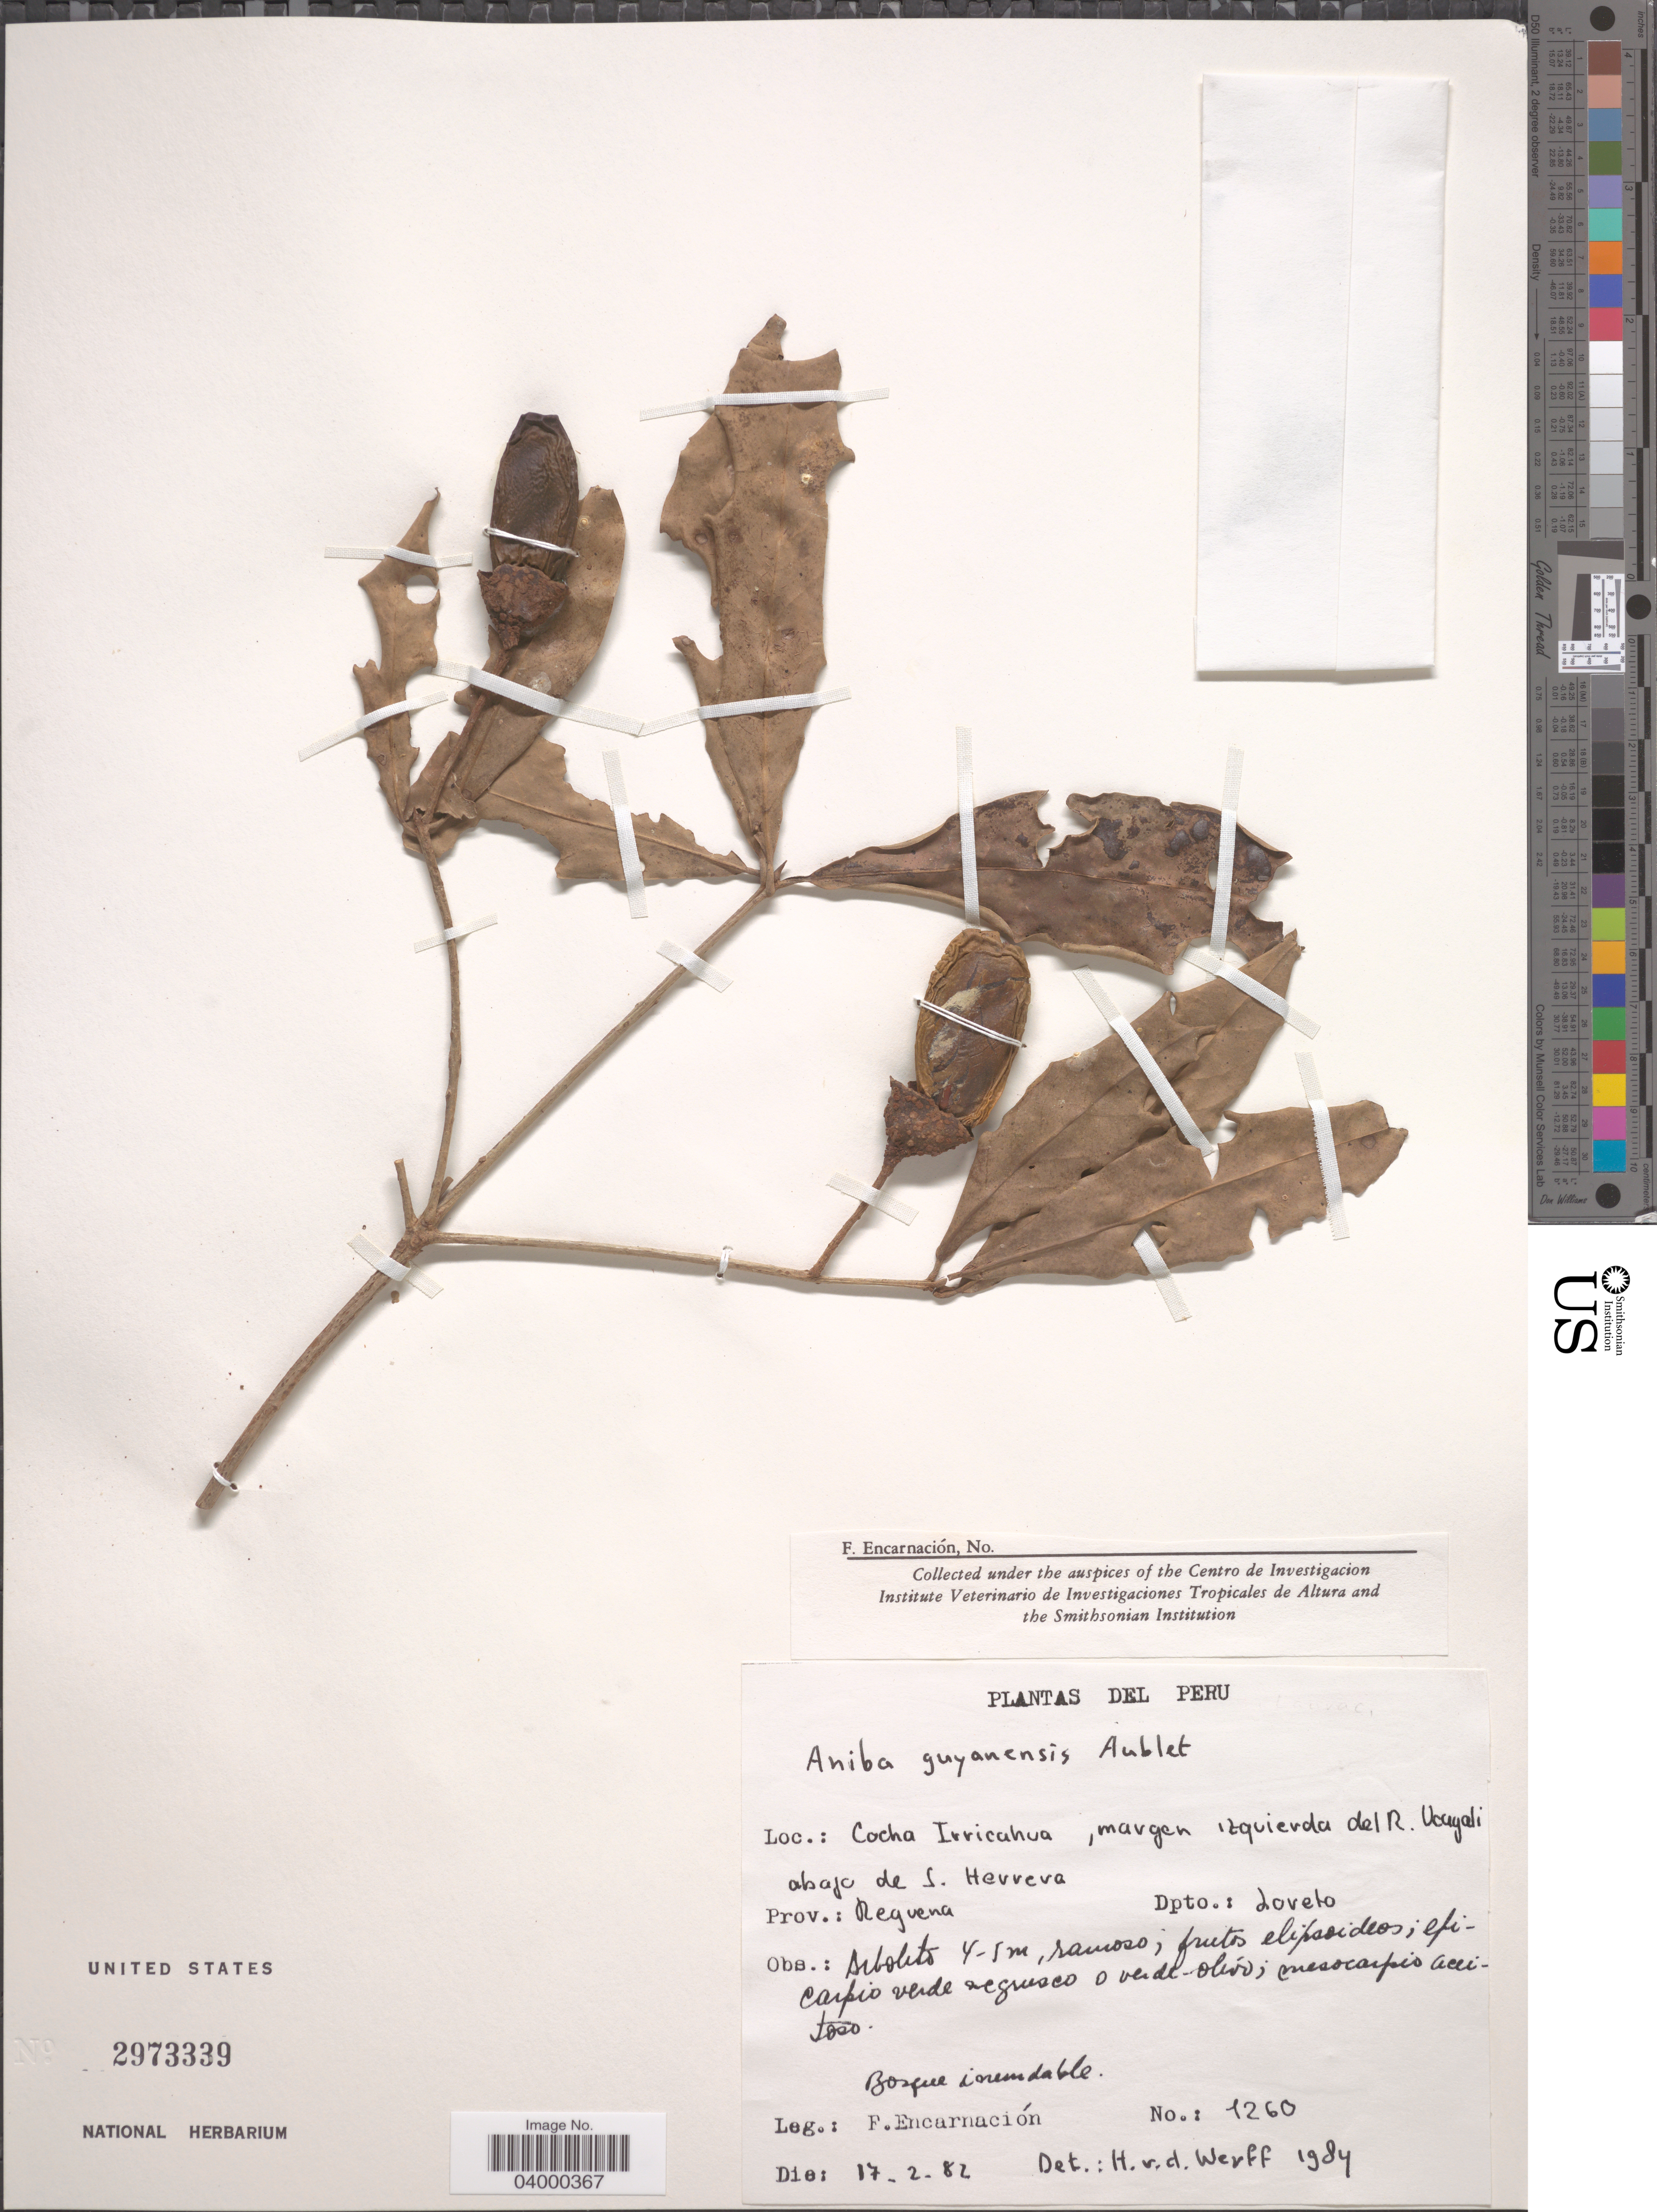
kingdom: Plantae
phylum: Tracheophyta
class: Magnoliopsida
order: Laurales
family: Lauraceae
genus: Aniba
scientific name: Aniba guianensis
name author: Aubl.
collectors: F. Encarnación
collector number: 1260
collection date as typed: Transcribed d/m/y: 17/2/82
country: Peru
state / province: Loreto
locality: Cocha Irricahua, margen izquierda del R. Ucuyali abajo de S. Herrera. Prov.: Reguena. Dpto.: Loreto.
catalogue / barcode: US 2973339